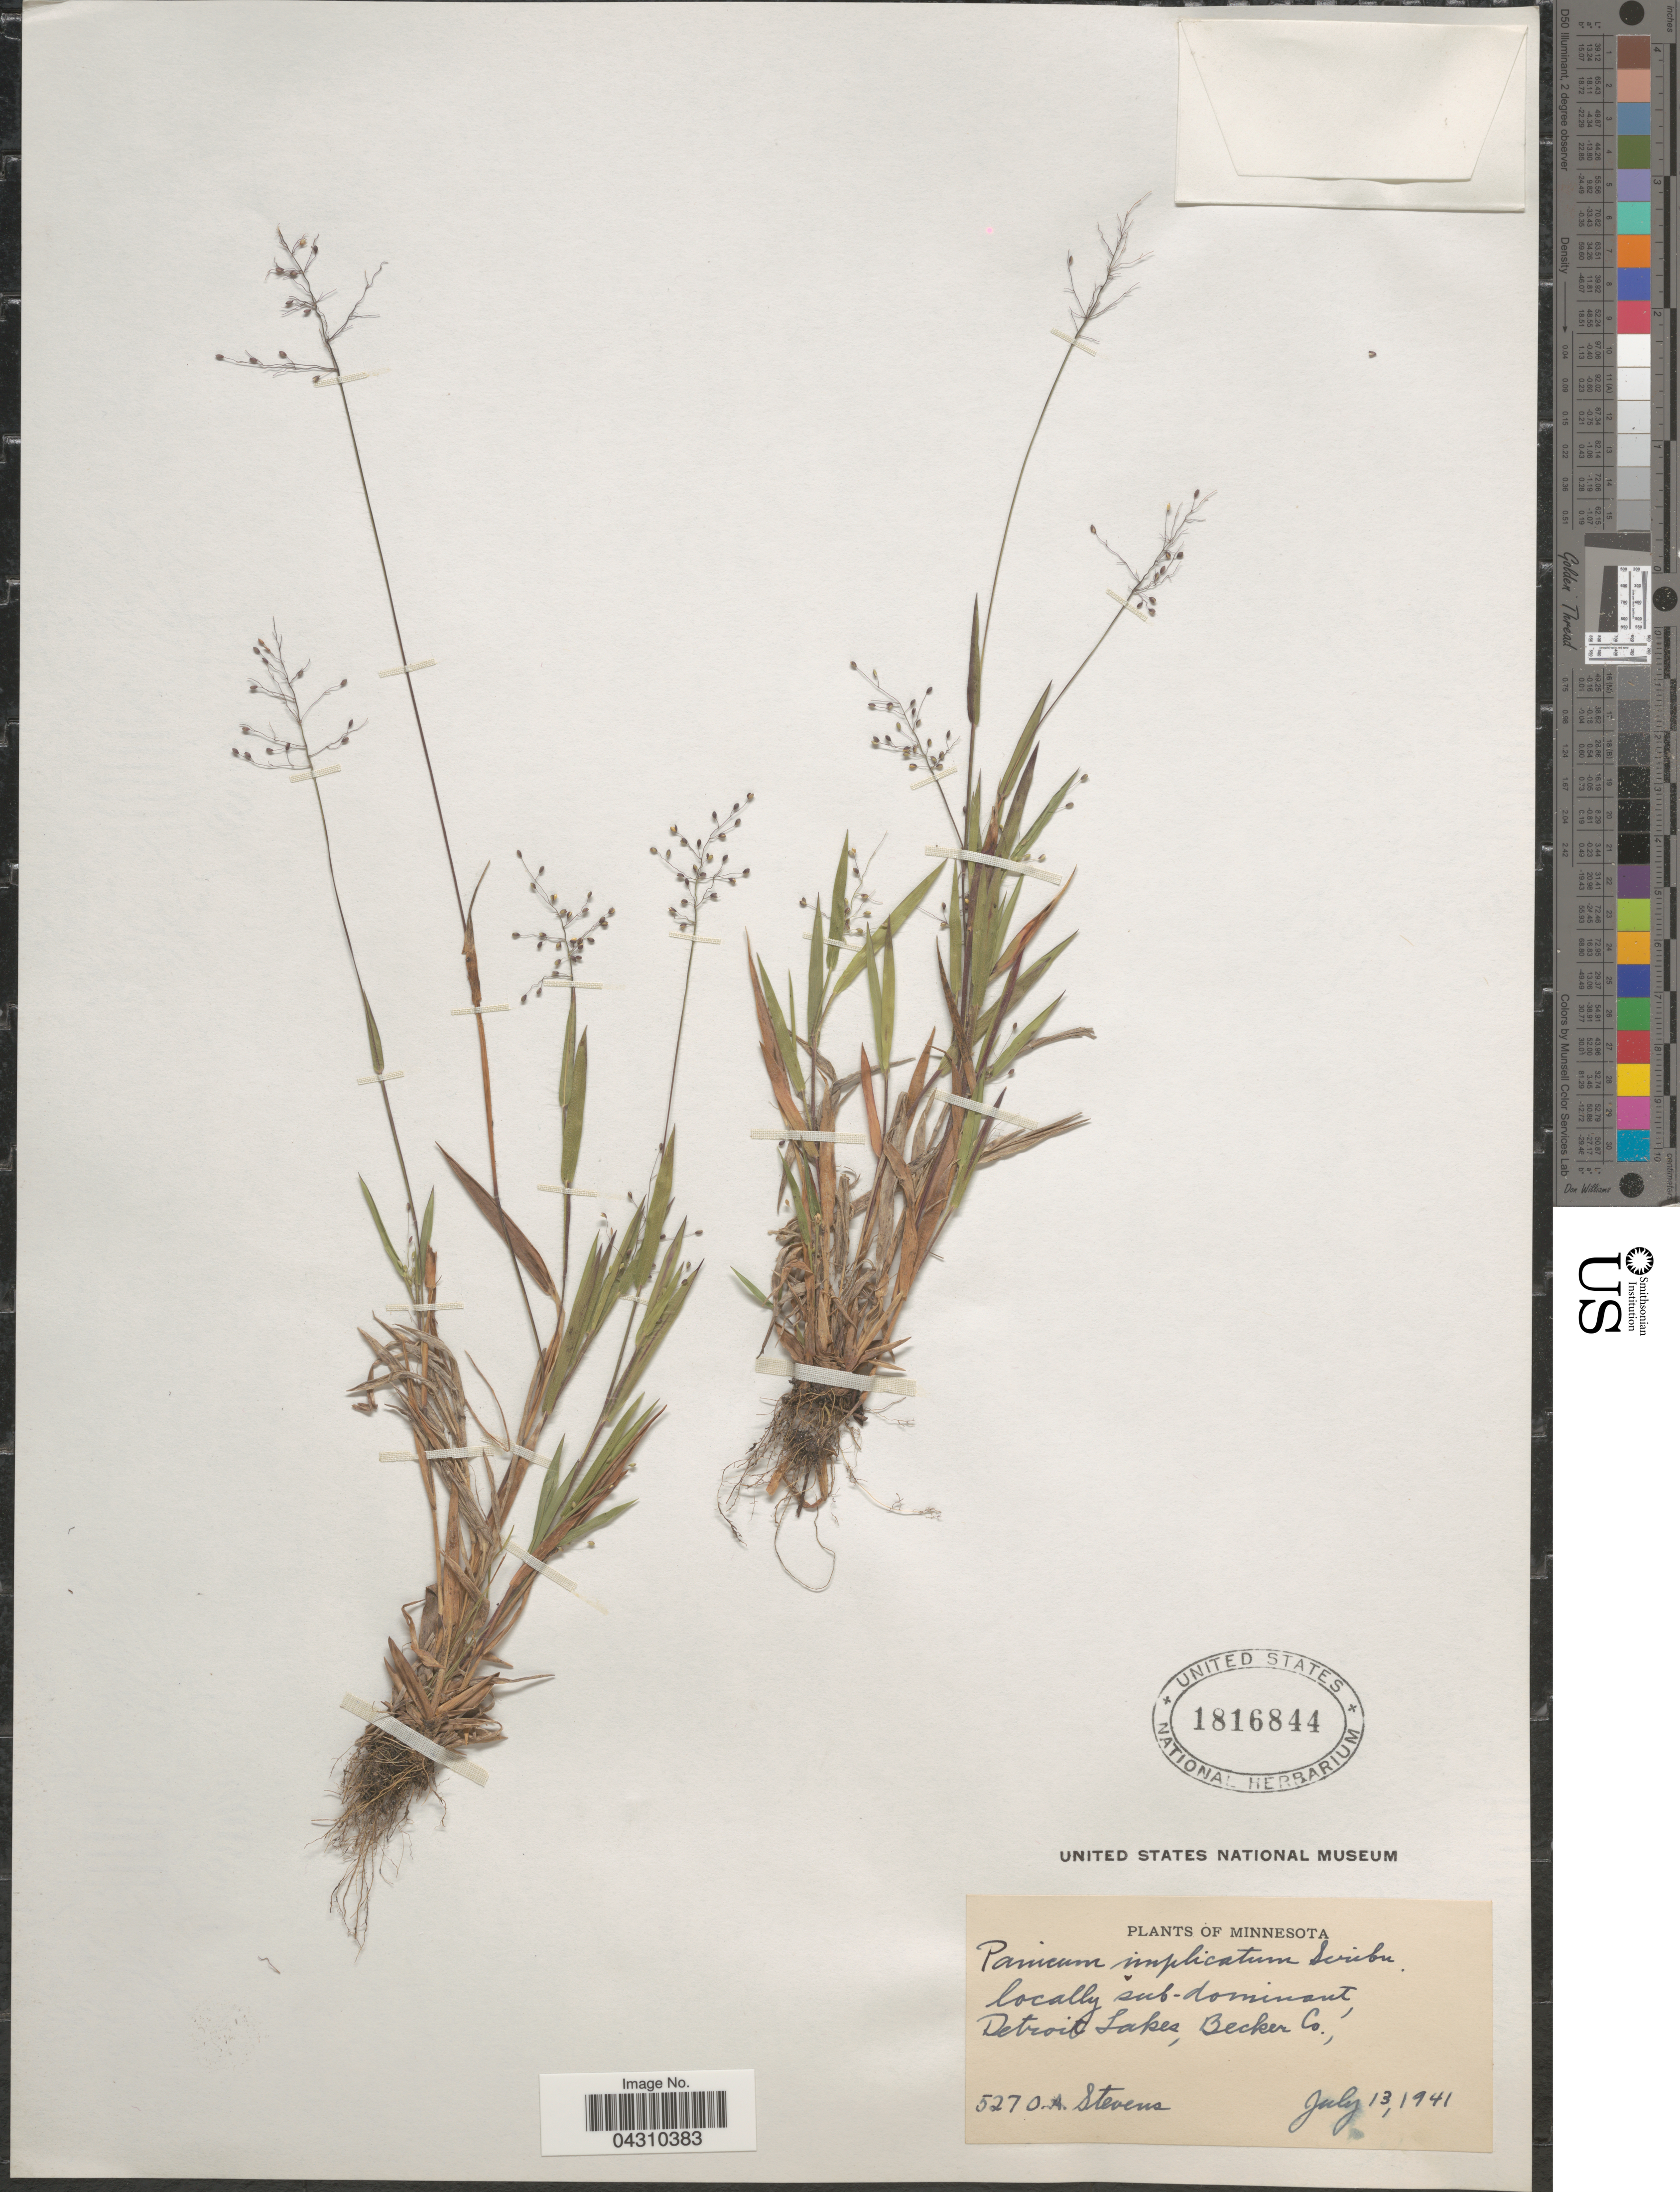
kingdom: Plantae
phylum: Tracheophyta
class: Liliopsida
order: Poales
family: Poaceae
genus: Dichanthelium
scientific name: Dichanthelium acuminatum var. acuminatum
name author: (Sw.) Gould & C.A. Clark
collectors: O. A. Stevens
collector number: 5270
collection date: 1941-07-13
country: United States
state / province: Minnesota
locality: Detroit Lakes, Becker Co.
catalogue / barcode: US 1816844